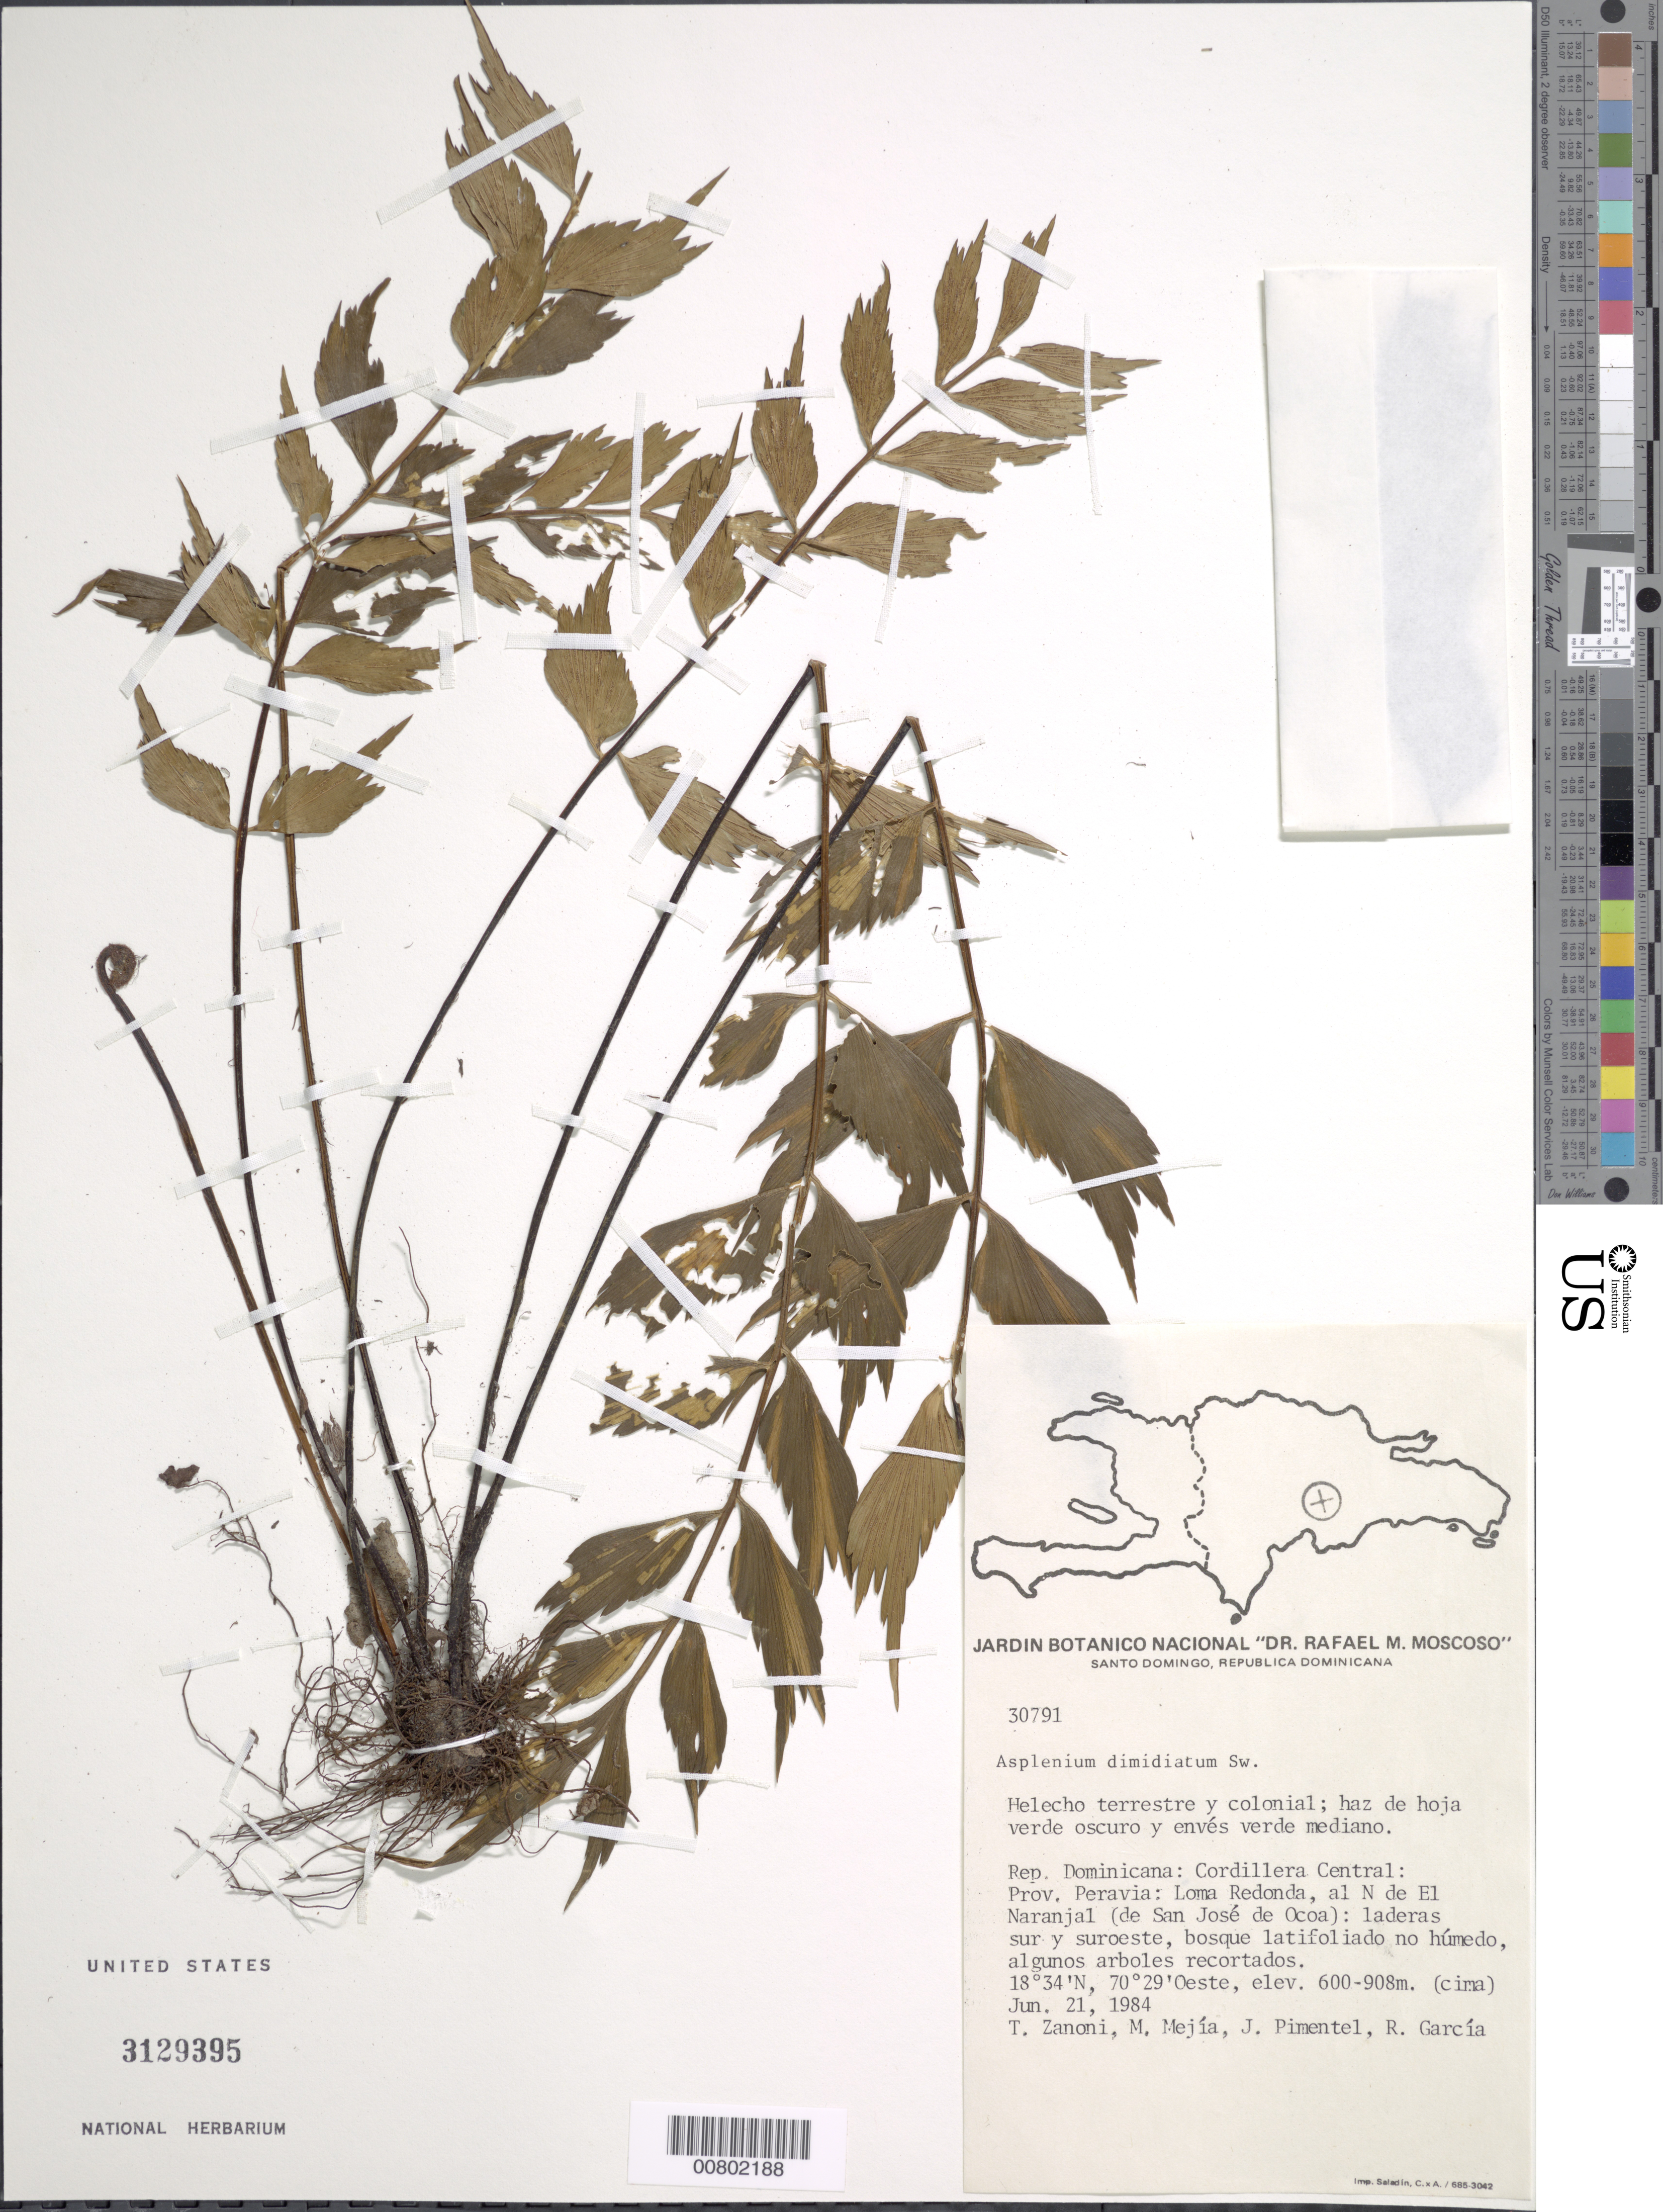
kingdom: Plantae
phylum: Tracheophyta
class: Polypodiopsida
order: Polypodiales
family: Aspleniaceae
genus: Asplenium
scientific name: Asplenium dimidiatum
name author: Sw.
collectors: T. A. Zanoni, M. Mejia, J. Pimentel & R. G. García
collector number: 30791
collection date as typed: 21 Jun 1984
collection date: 1984-06-21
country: Dominican Republic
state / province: Peravia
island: Hispaniola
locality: Cordillera Central, Loma Redonda, N de El Naranjal (de San Josí de Ocoa)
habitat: Laderas sur y suroeste, bosque latifoliado no humdeo, algunos arboles recortados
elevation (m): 600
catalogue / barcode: US 3129395